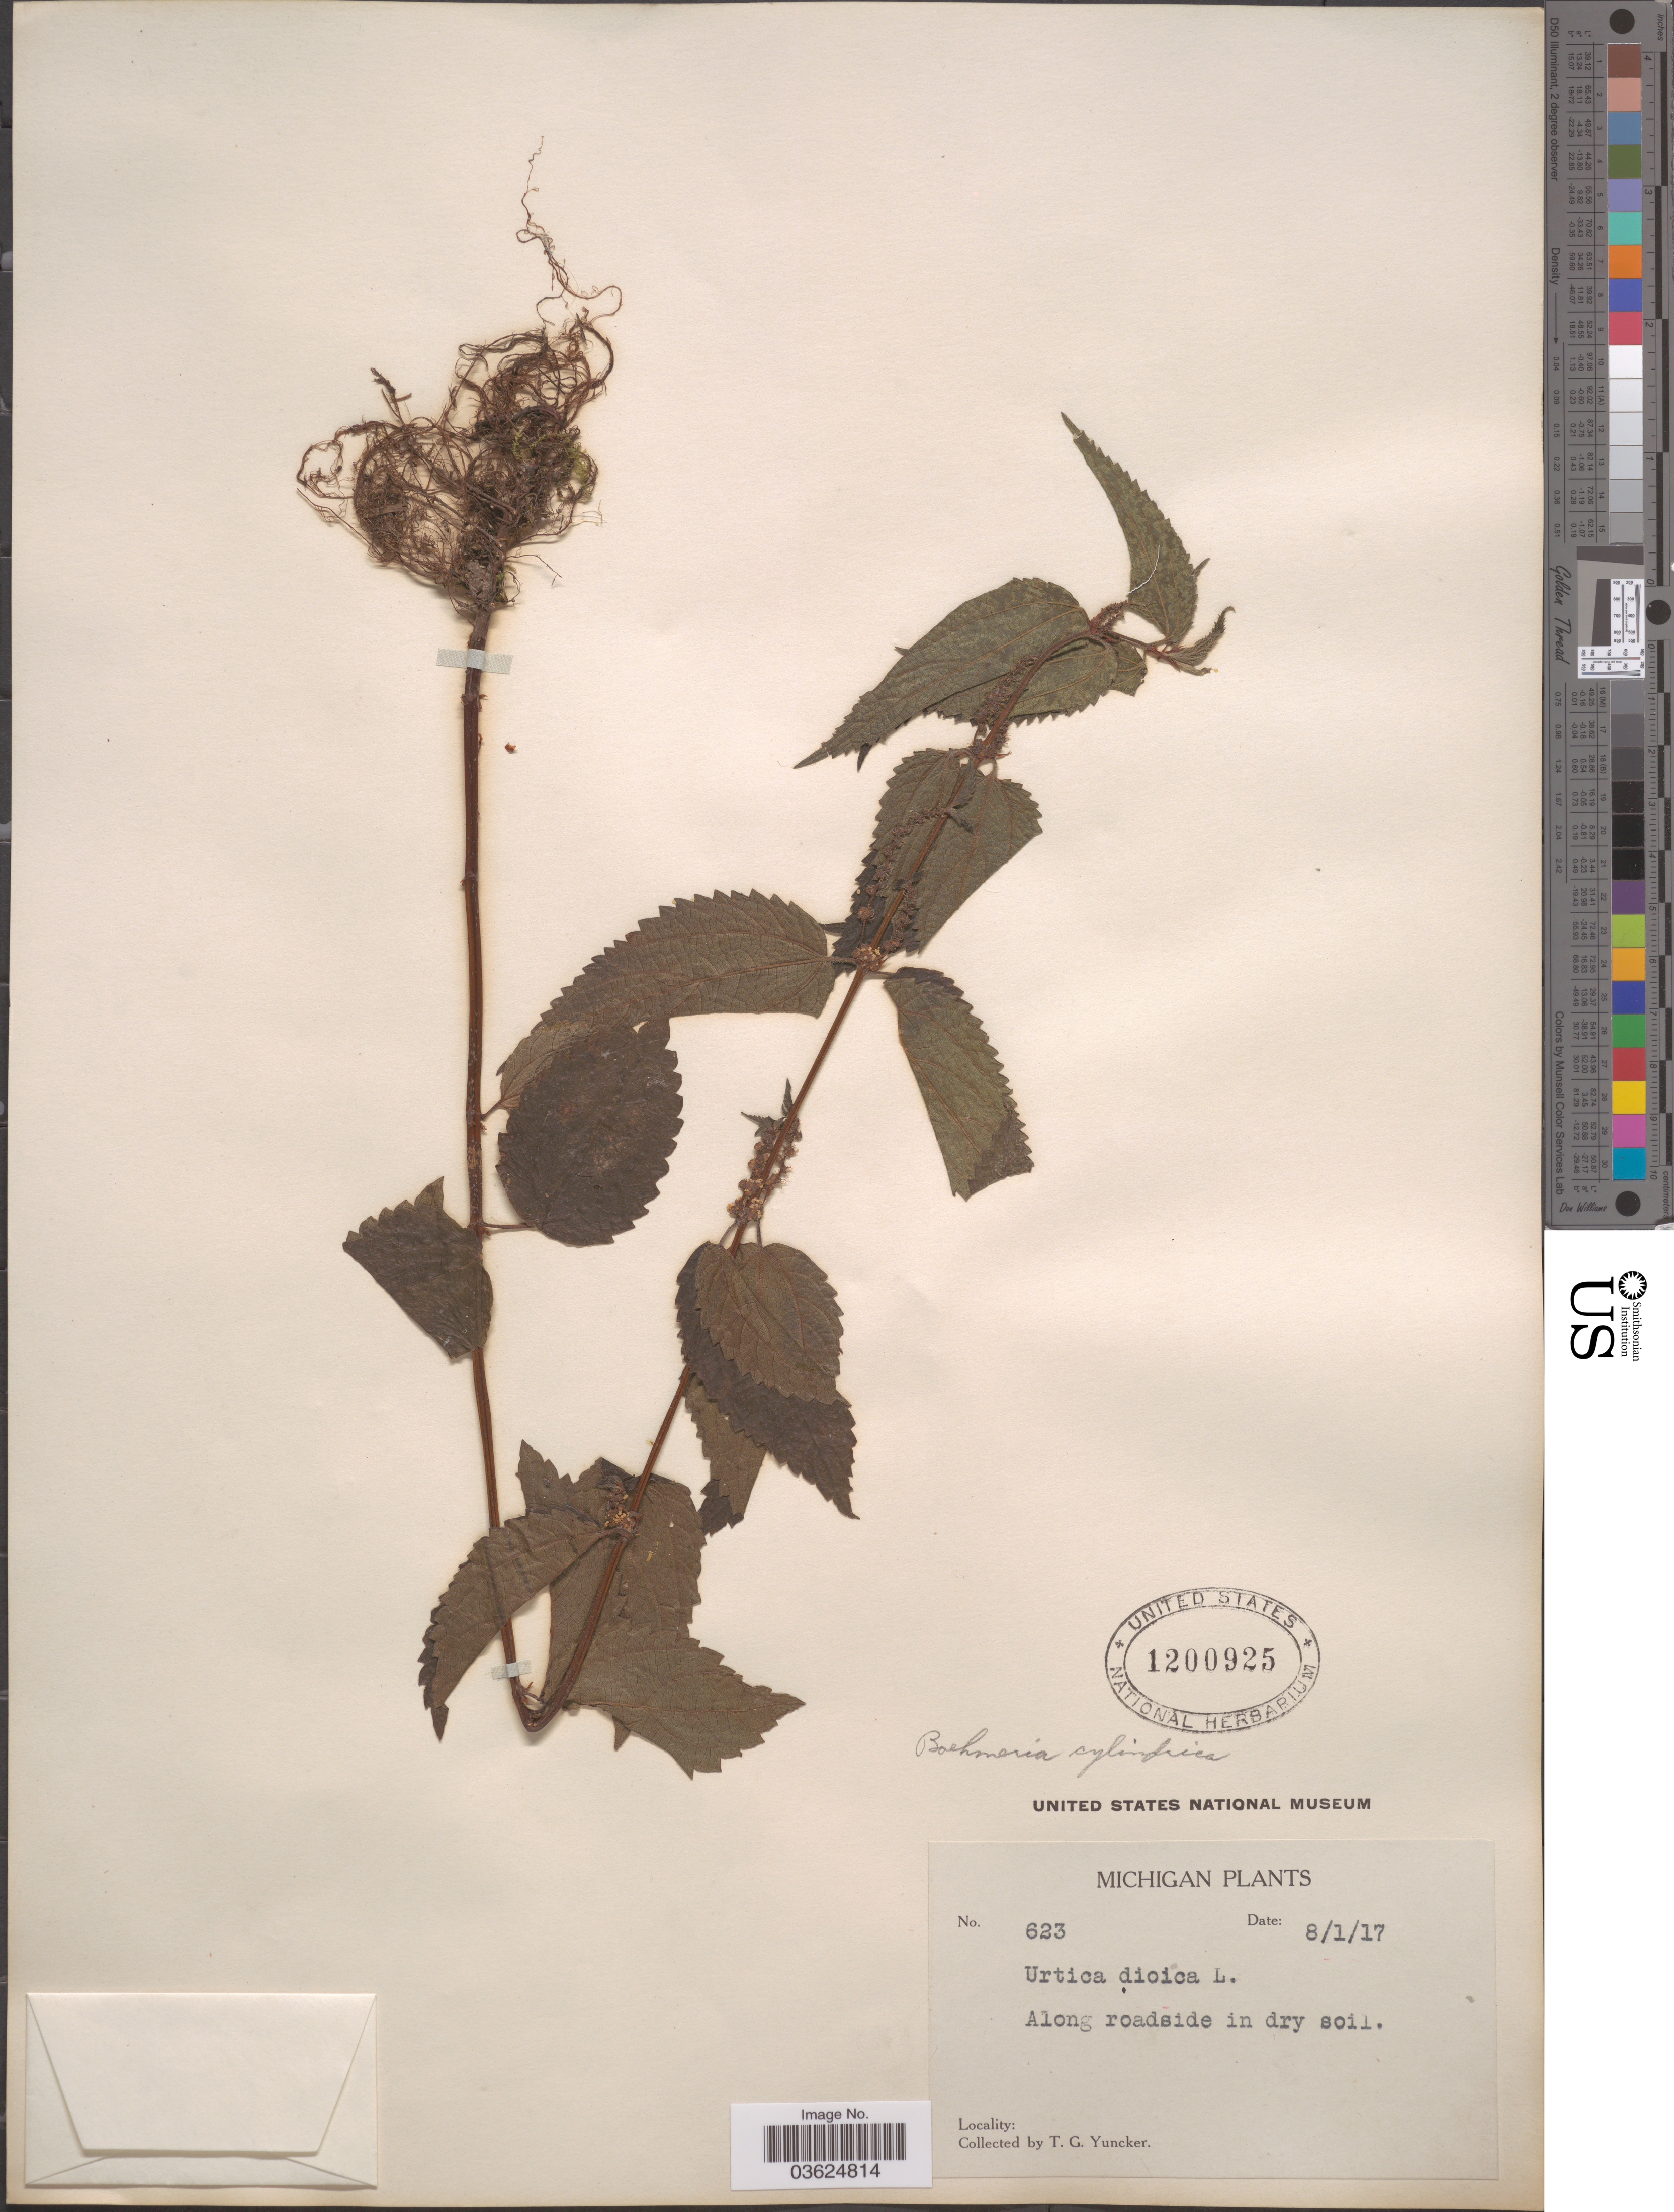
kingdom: Plantae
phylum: Tracheophyta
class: Magnoliopsida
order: Rosales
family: Urticaceae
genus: Boehmeria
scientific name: Boehmeria cylindrica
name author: (L.) Sw.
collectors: T. G. Yuncker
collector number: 623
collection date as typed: Transcribed d/m/y: 1/8/17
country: United States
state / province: Michigan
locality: Along roadside.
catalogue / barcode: US 1200925